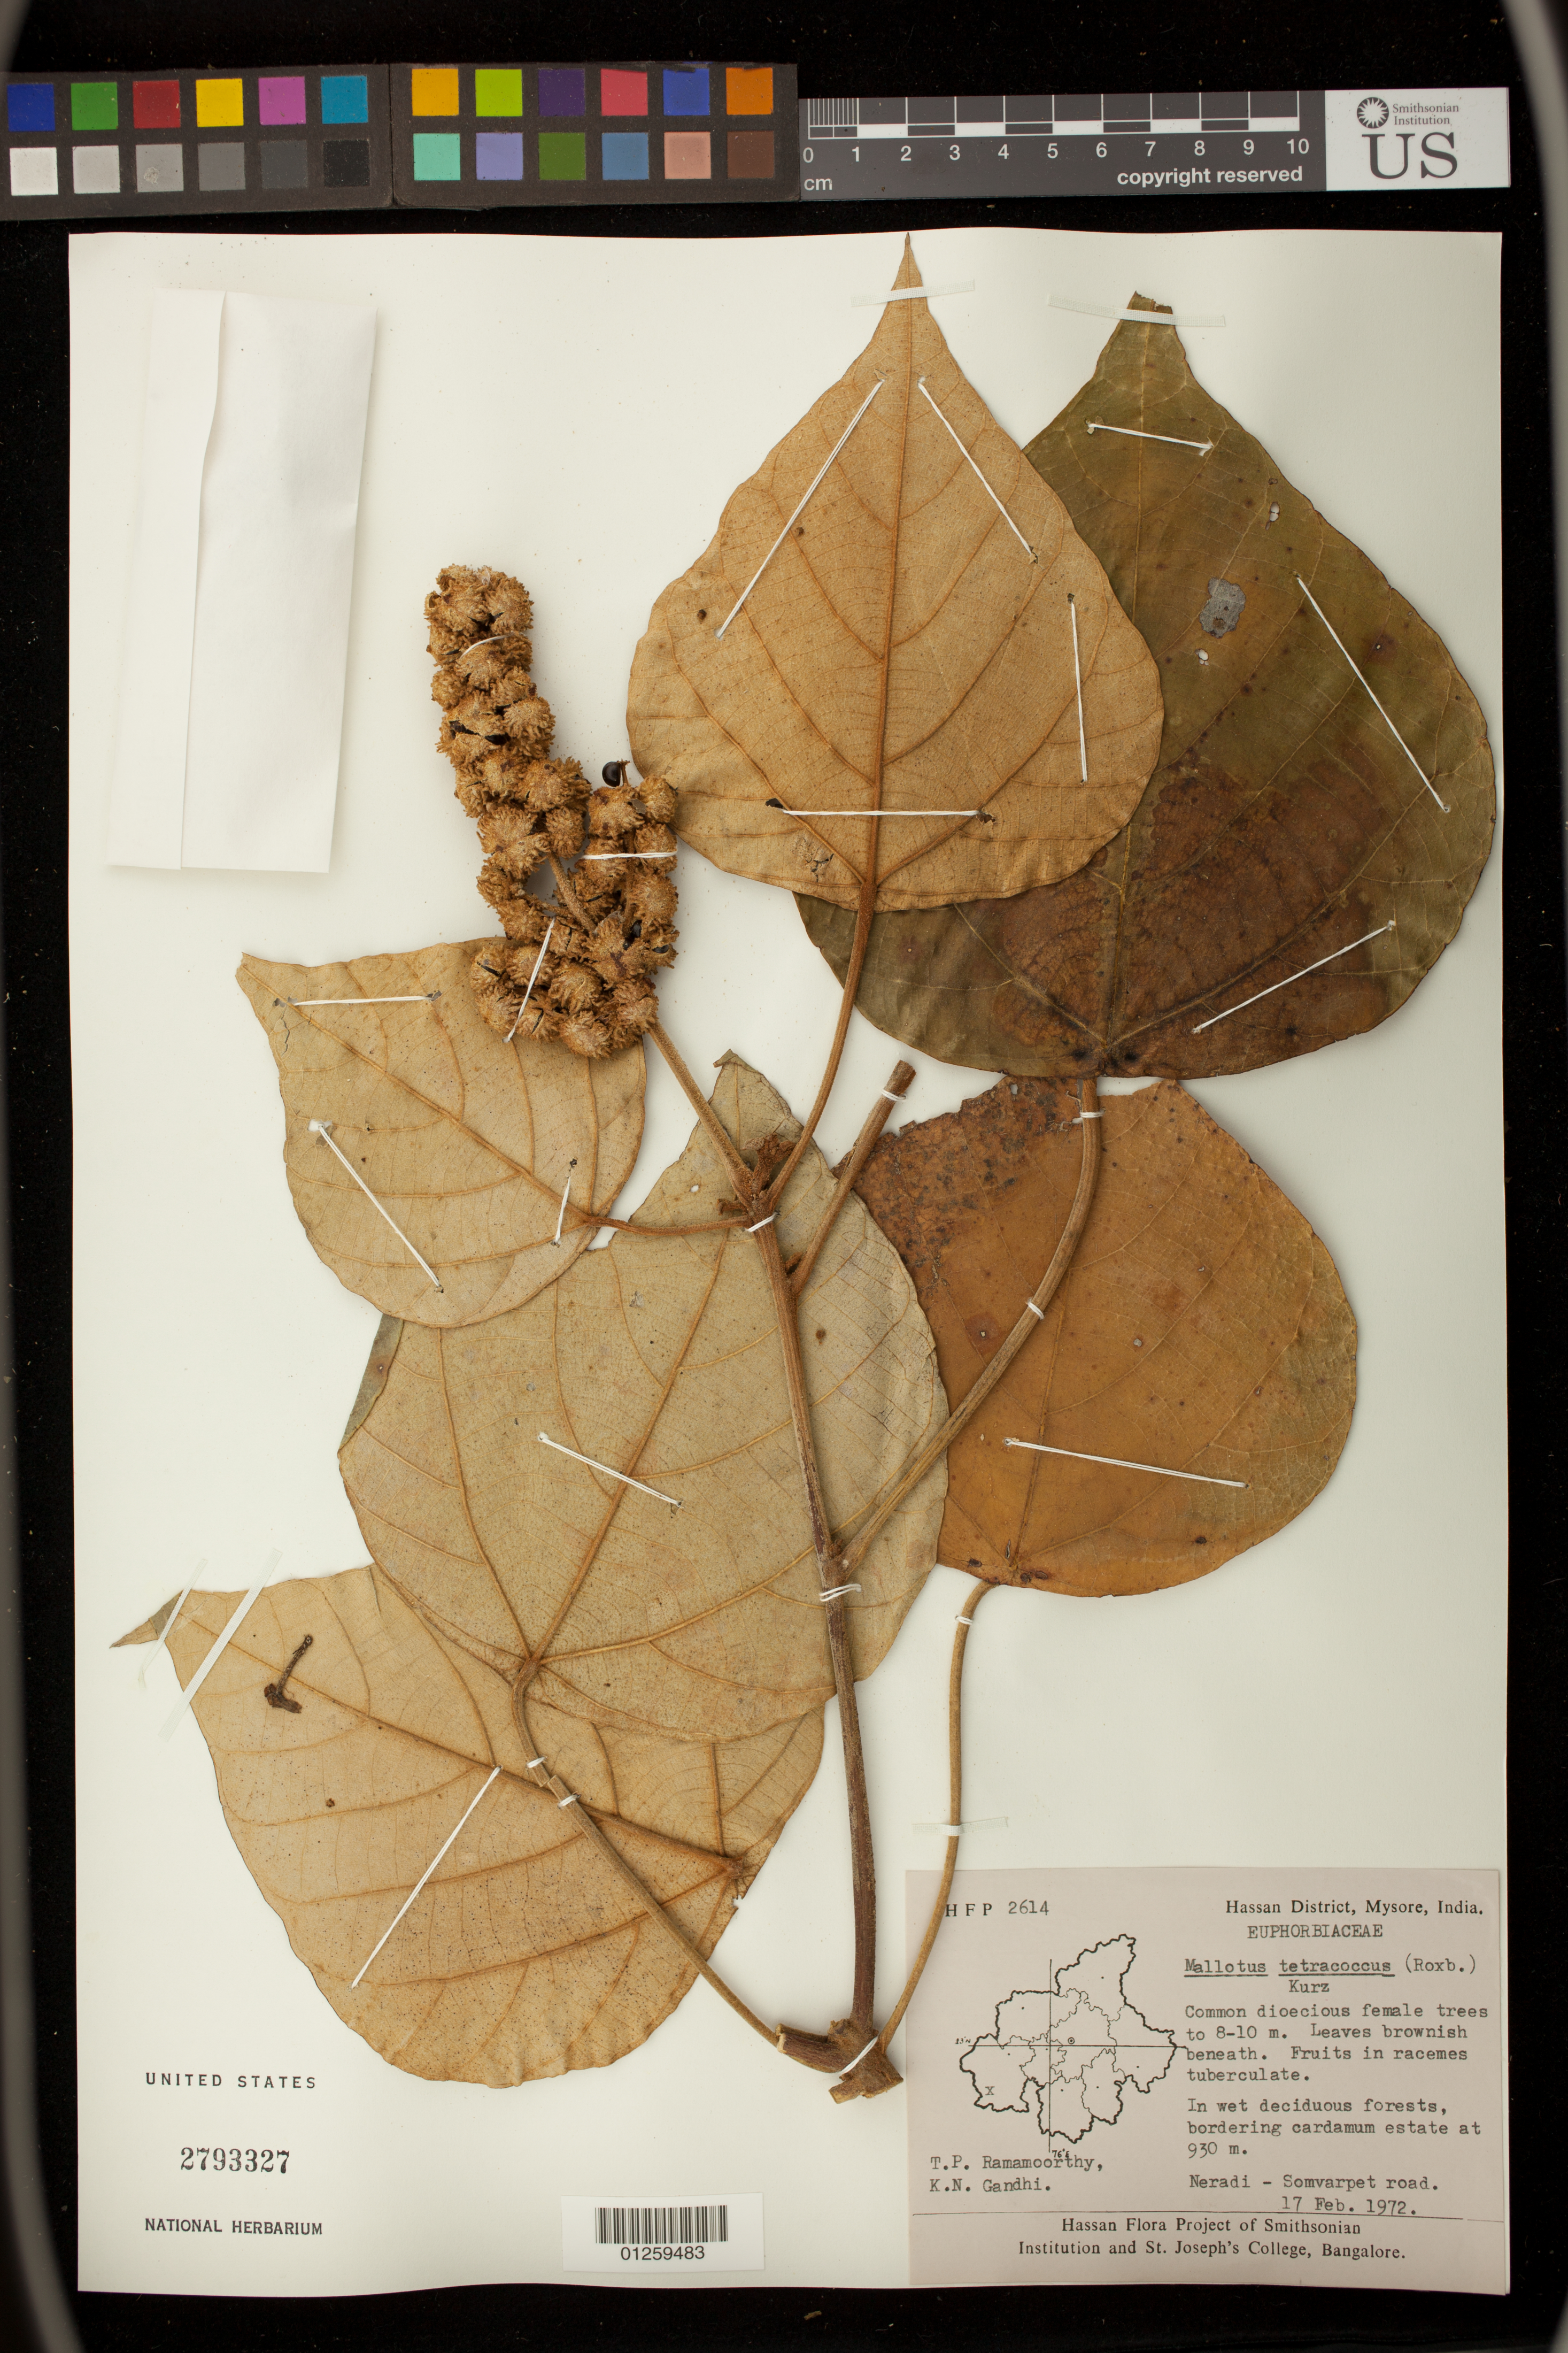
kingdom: Plantae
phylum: Tracheophyta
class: Magnoliopsida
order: Malpighiales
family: Euphorbiaceae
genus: Mallotus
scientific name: Mallotus tetracoccus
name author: (Roxb.) Kurz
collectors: T. P. Ramamoorthy & K. N. Gandhi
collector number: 2614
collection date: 1972-02-17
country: India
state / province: Karnataka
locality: Hassan District, Mysore,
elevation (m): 930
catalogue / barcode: US 2793327